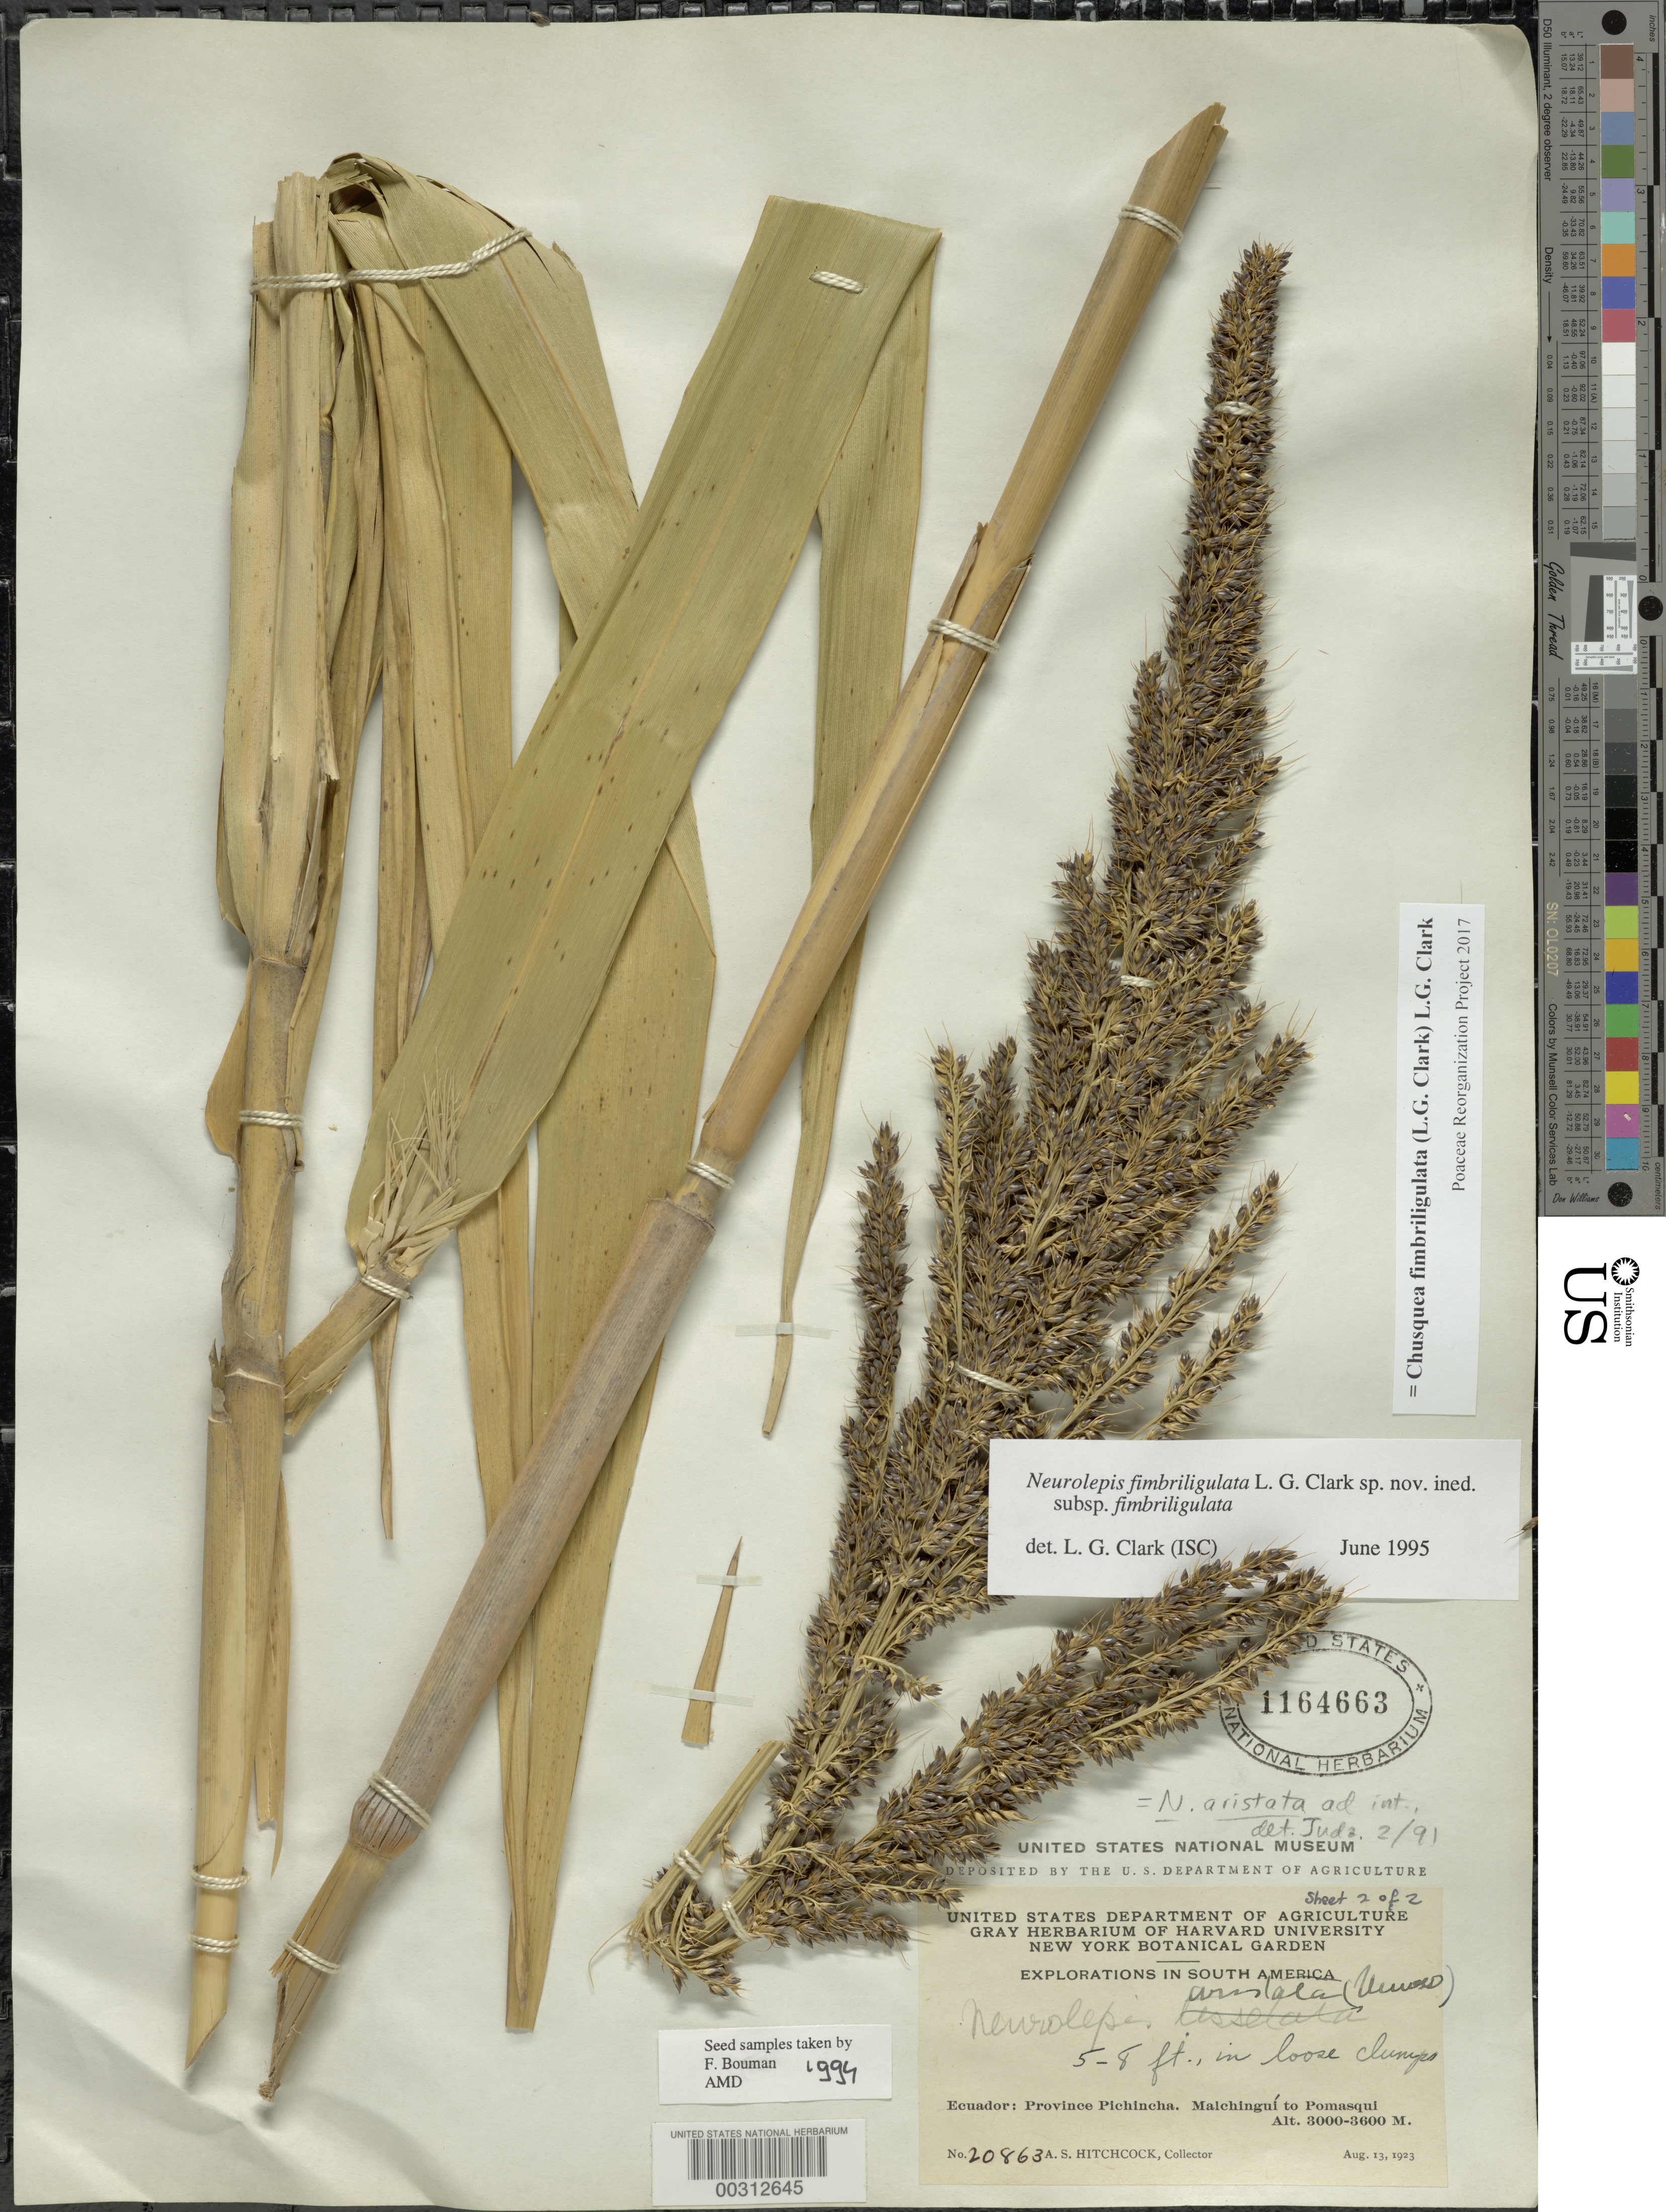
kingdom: Plantae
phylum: Tracheophyta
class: Liliopsida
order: Poales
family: Poaceae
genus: Chusquea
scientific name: Chusquea fimbriligulata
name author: (L.G. Clark) L.G. Clark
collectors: A. S. Hitchcock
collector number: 20863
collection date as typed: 13 Aug 1923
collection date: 1923-08-13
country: Ecuador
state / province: Pichincha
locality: Malchingui, pomasqui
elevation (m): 3000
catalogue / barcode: US 1164663